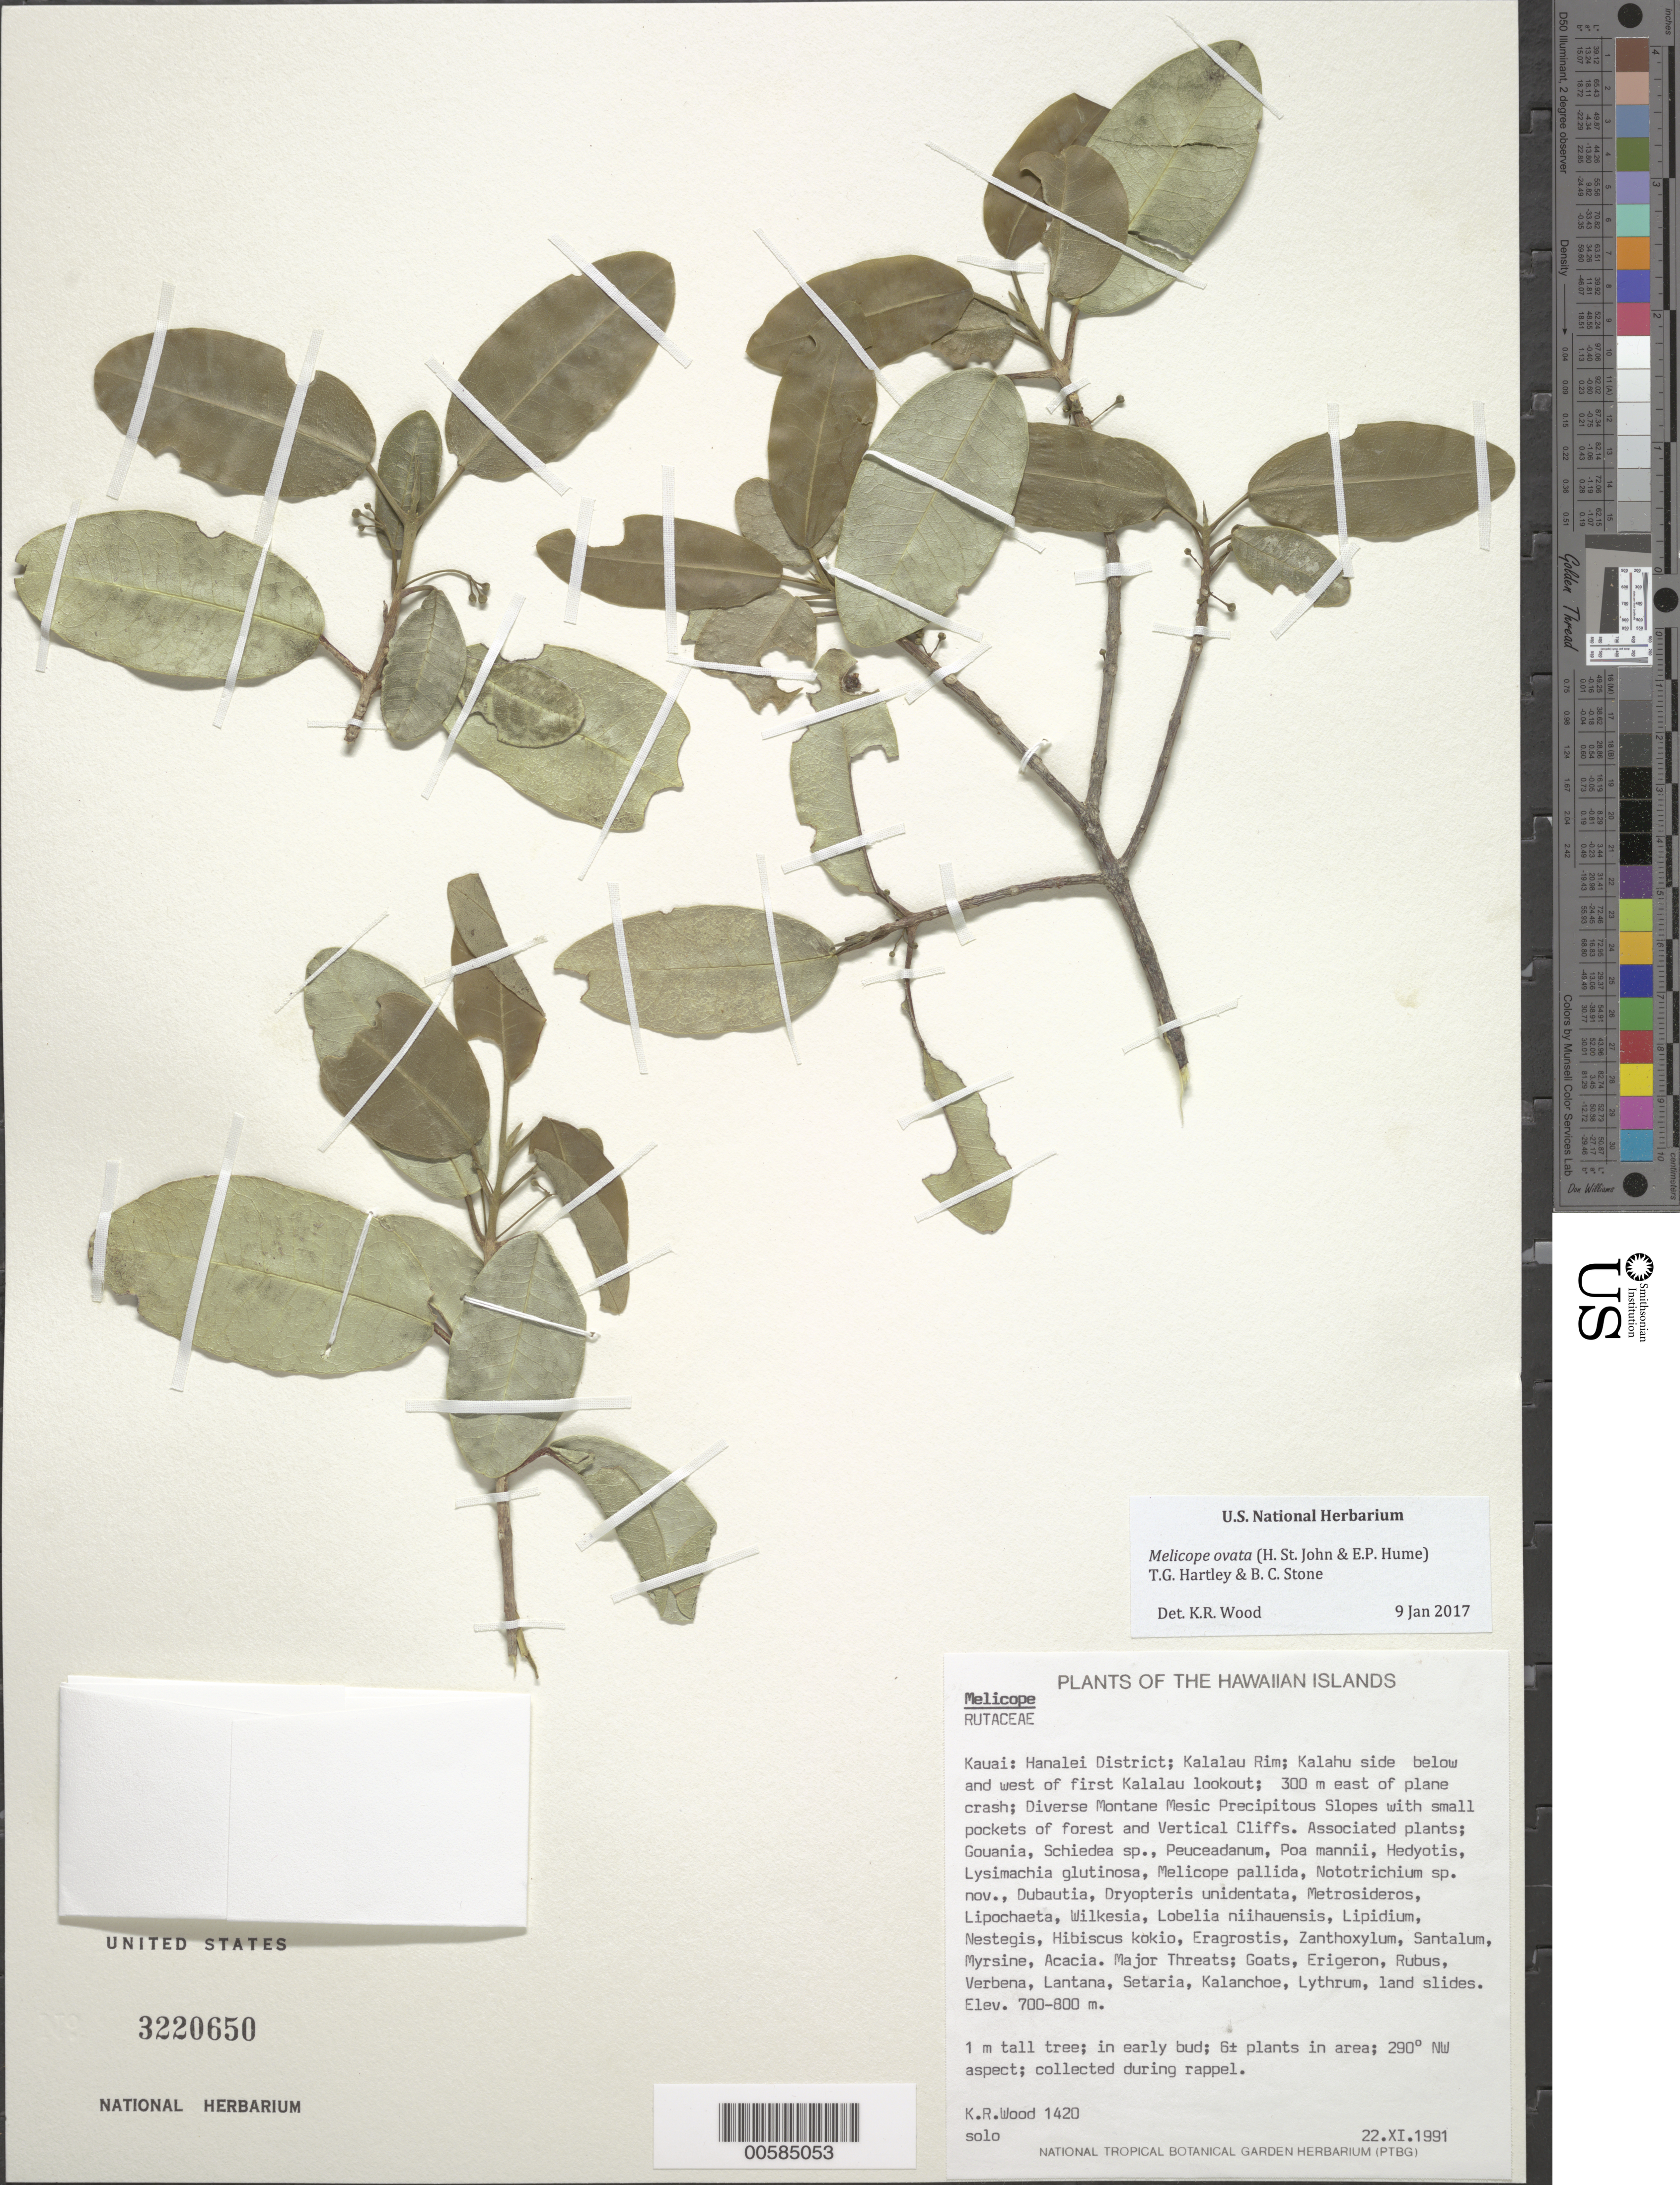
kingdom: Plantae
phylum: Tracheophyta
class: Magnoliopsida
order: Sapindales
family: Rutaceae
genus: Melicope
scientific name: Melicope ovata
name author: (H. St. John & E.P. Hume) T.G. Hartley & B.C. Stone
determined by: Wood, Kenneth R.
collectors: K. R. Wood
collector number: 1420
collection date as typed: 22 Nov 1991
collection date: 1991-11-22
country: United States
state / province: Hawaii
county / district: Kauai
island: Kaua'i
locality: Hanalei Dist; Kalalau Rim; Kalahu side below and W of first Kalalau lookout; 300 m E of plane crash.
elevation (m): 700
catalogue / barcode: US 3220650